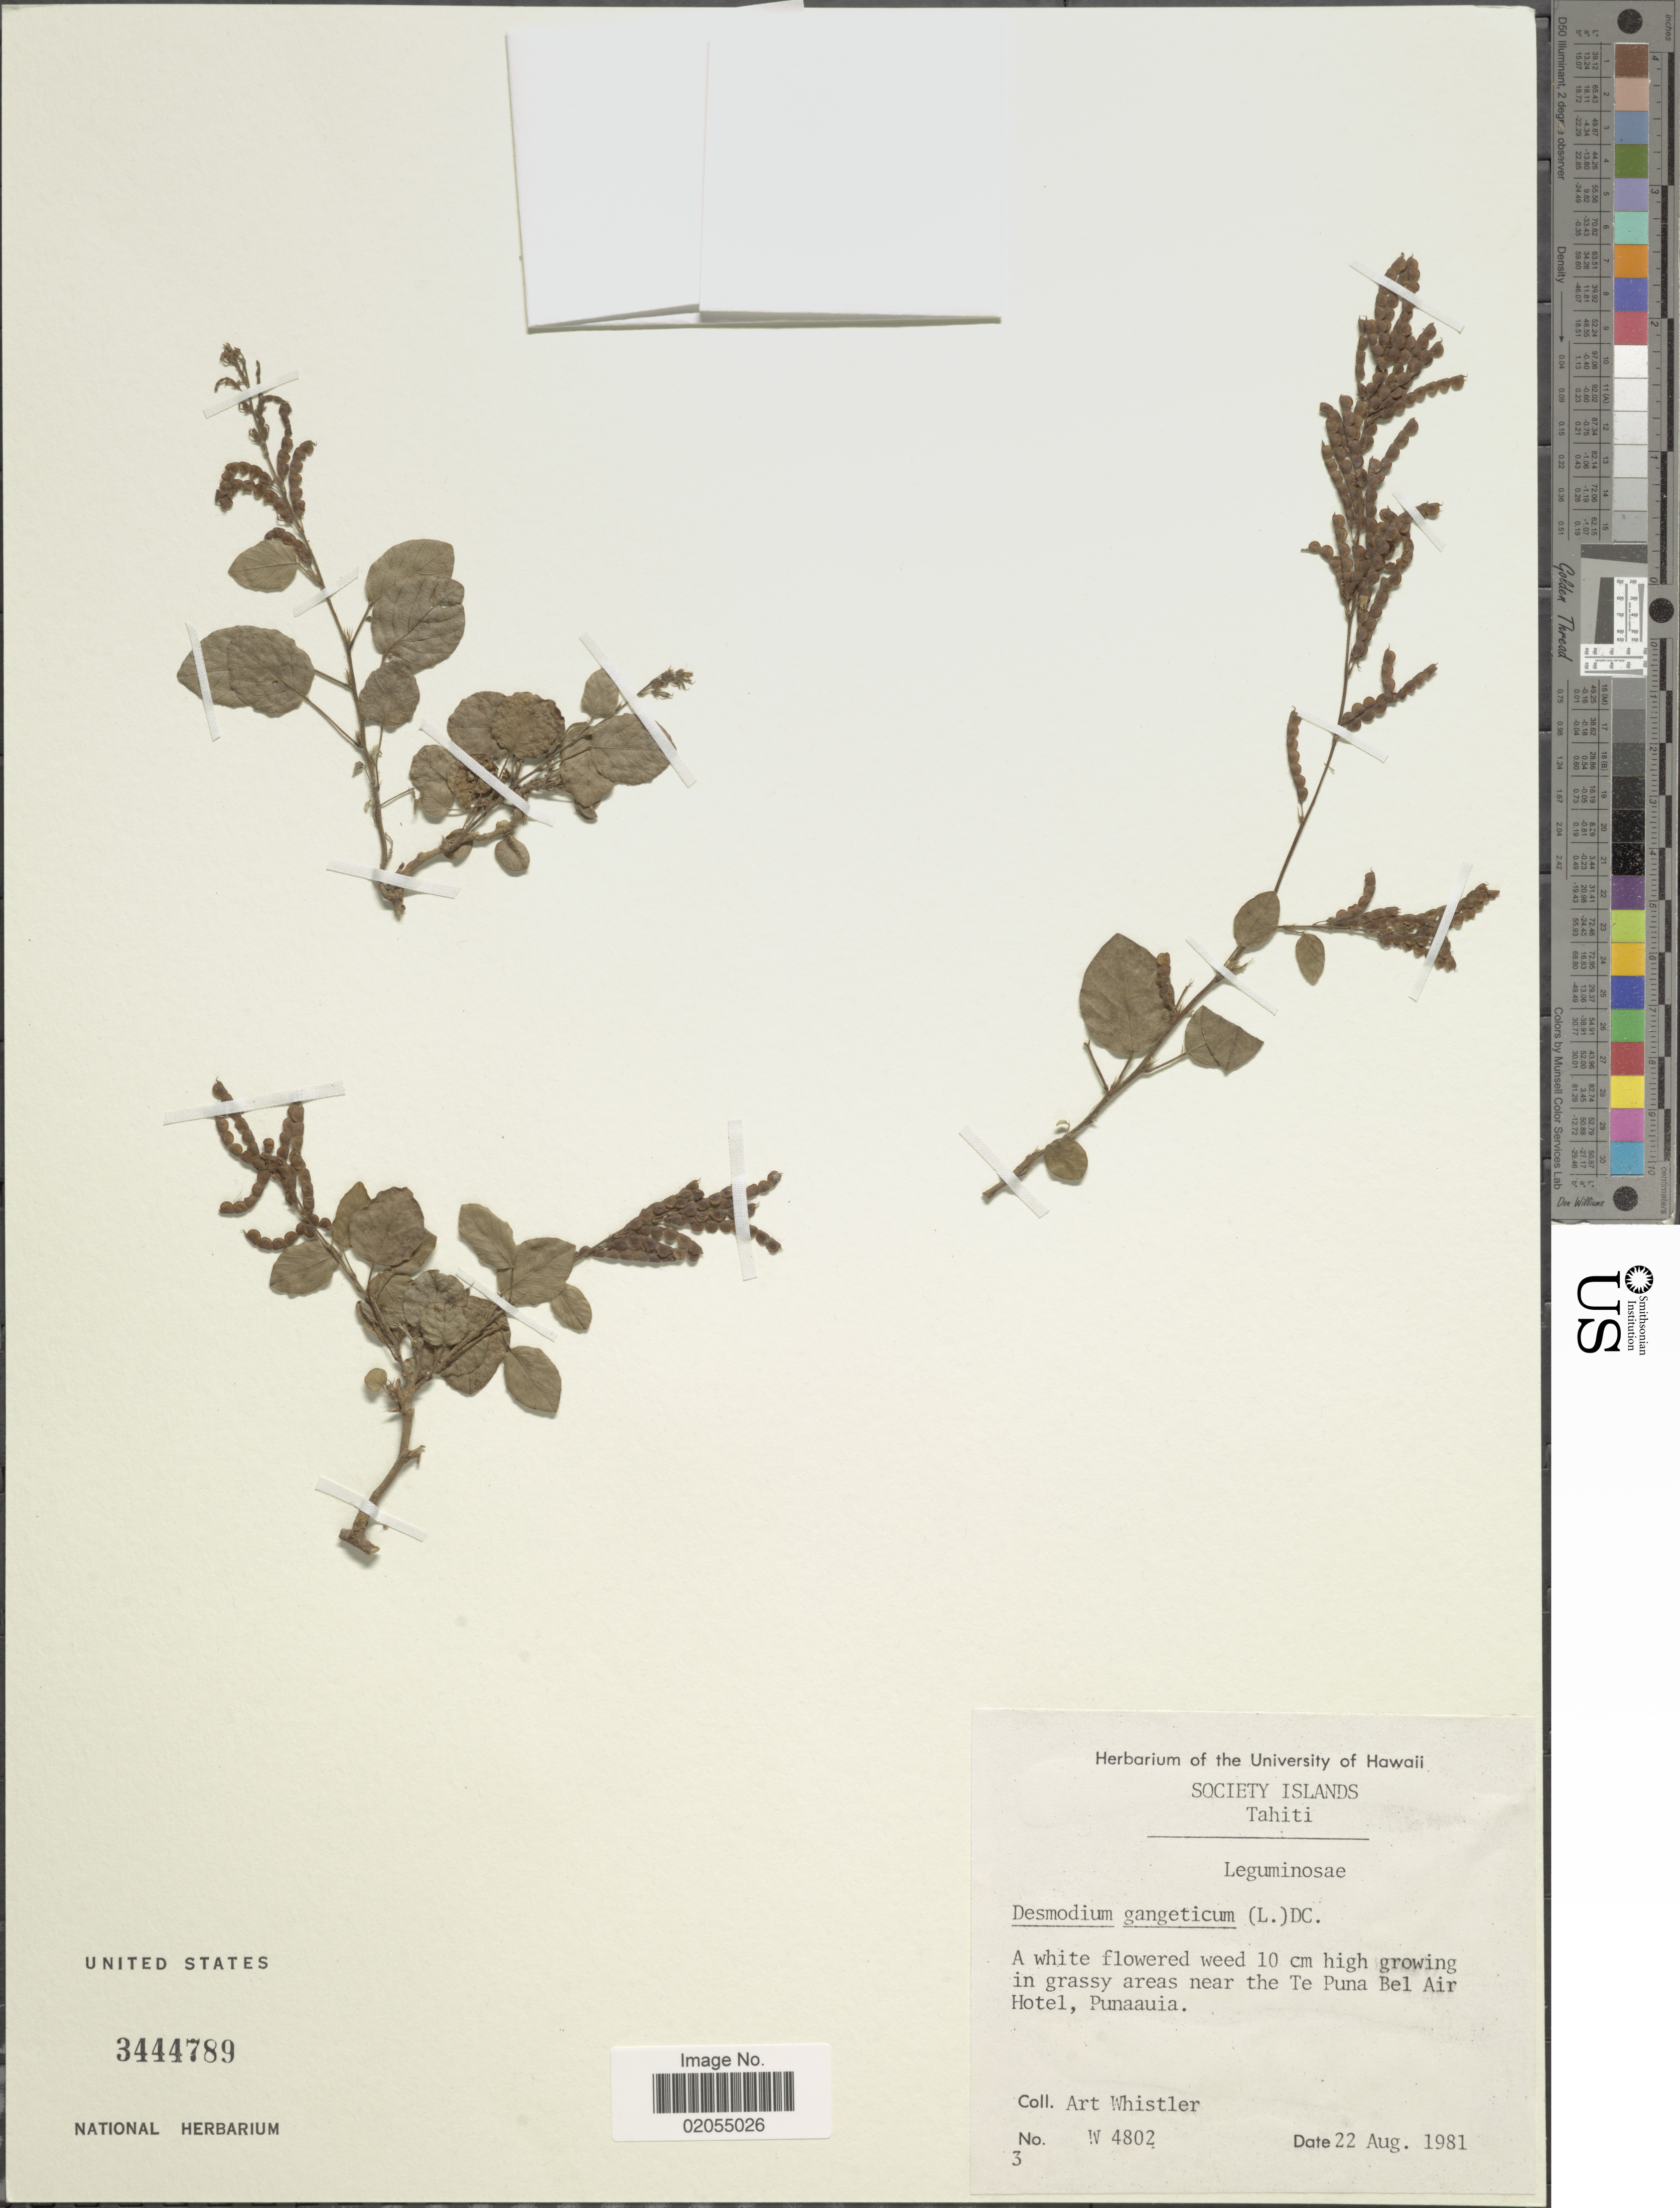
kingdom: Plantae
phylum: Tracheophyta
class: Magnoliopsida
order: Fabales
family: Fabaceae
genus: Pleurolobus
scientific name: Pleurolobus gangeticus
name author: (L.) J. St.-Hil. ex H. Ohashi & K. Ohashi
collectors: A. Whistler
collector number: W4802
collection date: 1981-08-22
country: French Polynesia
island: Tahiti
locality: Society Islands. Tahiti. In grassy areas near the Te Puna Bel Air Hotel, Punaauia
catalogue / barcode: US 3444789